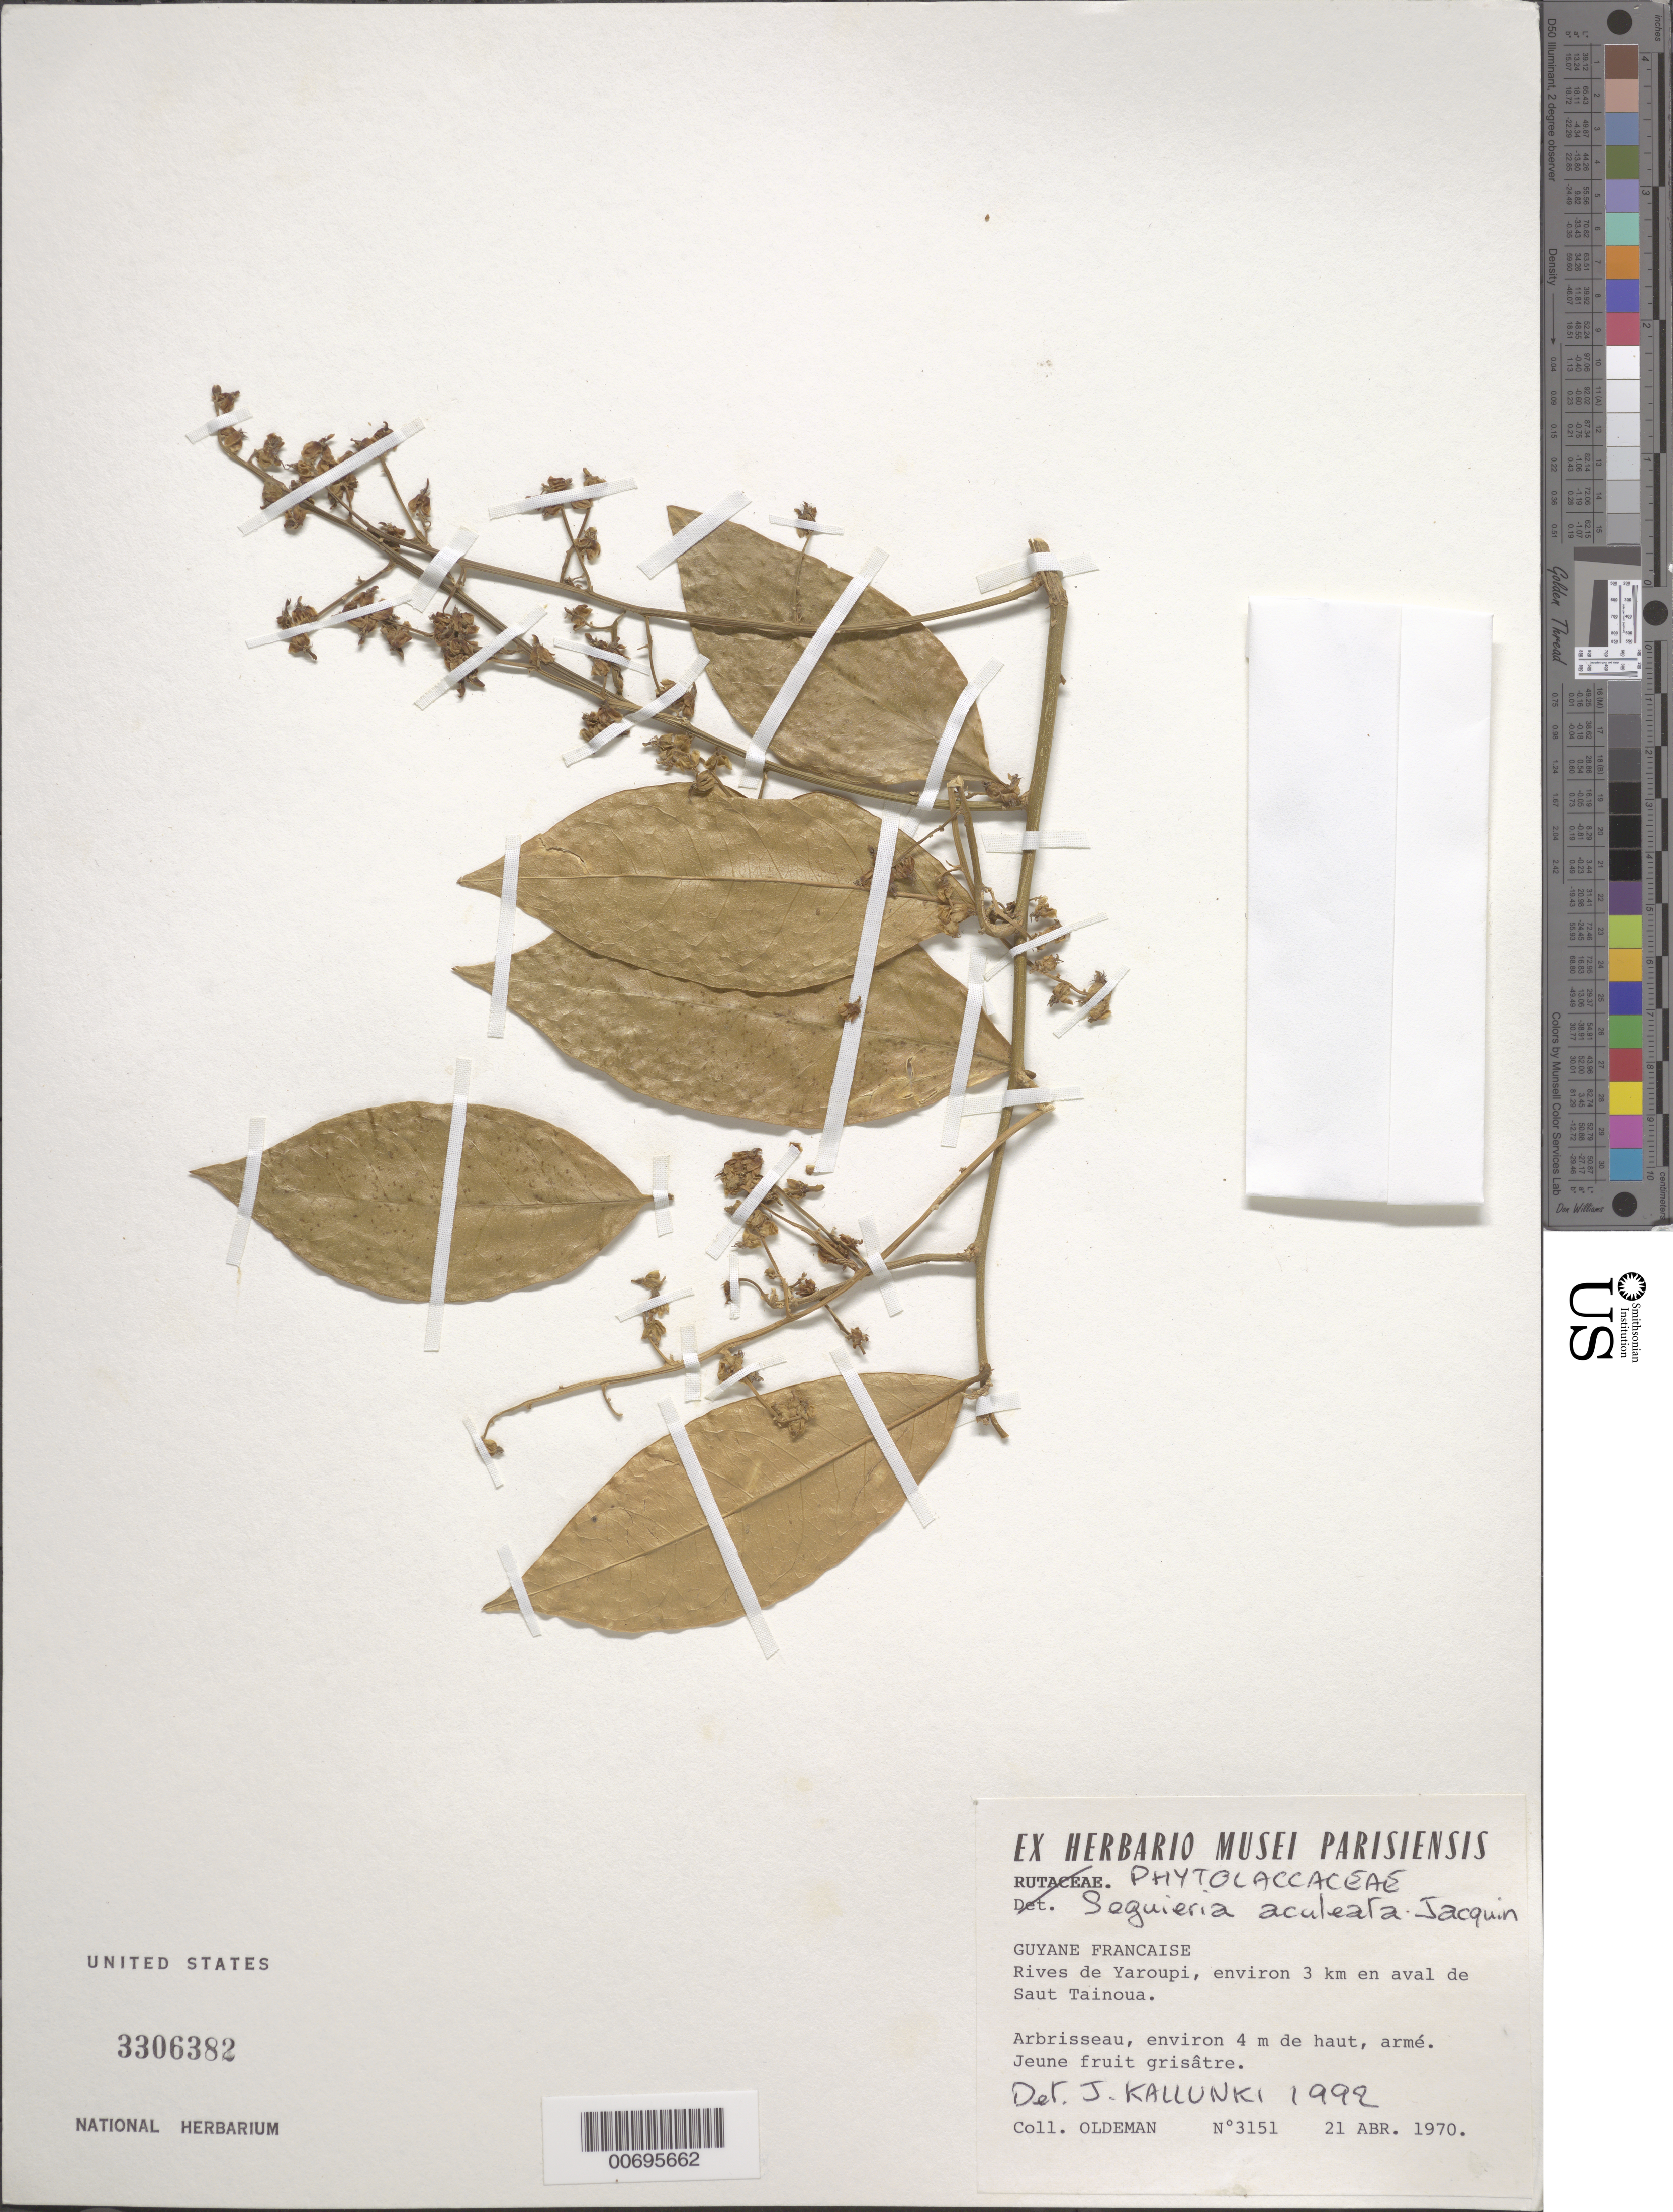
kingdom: Plantae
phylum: Tracheophyta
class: Magnoliopsida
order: Caryophyllales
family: Phytolaccaceae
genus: Seguieria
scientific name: Seguieria americana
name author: L.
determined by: DeFilipps, R. A.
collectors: R. Oldeman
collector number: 3151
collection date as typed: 21-Apr-70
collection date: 1970-04-21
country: French Guiana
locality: Rivière Yaroupi env. 3 km en aval de Saut Tainoua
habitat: Riverbank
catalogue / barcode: US 3306382